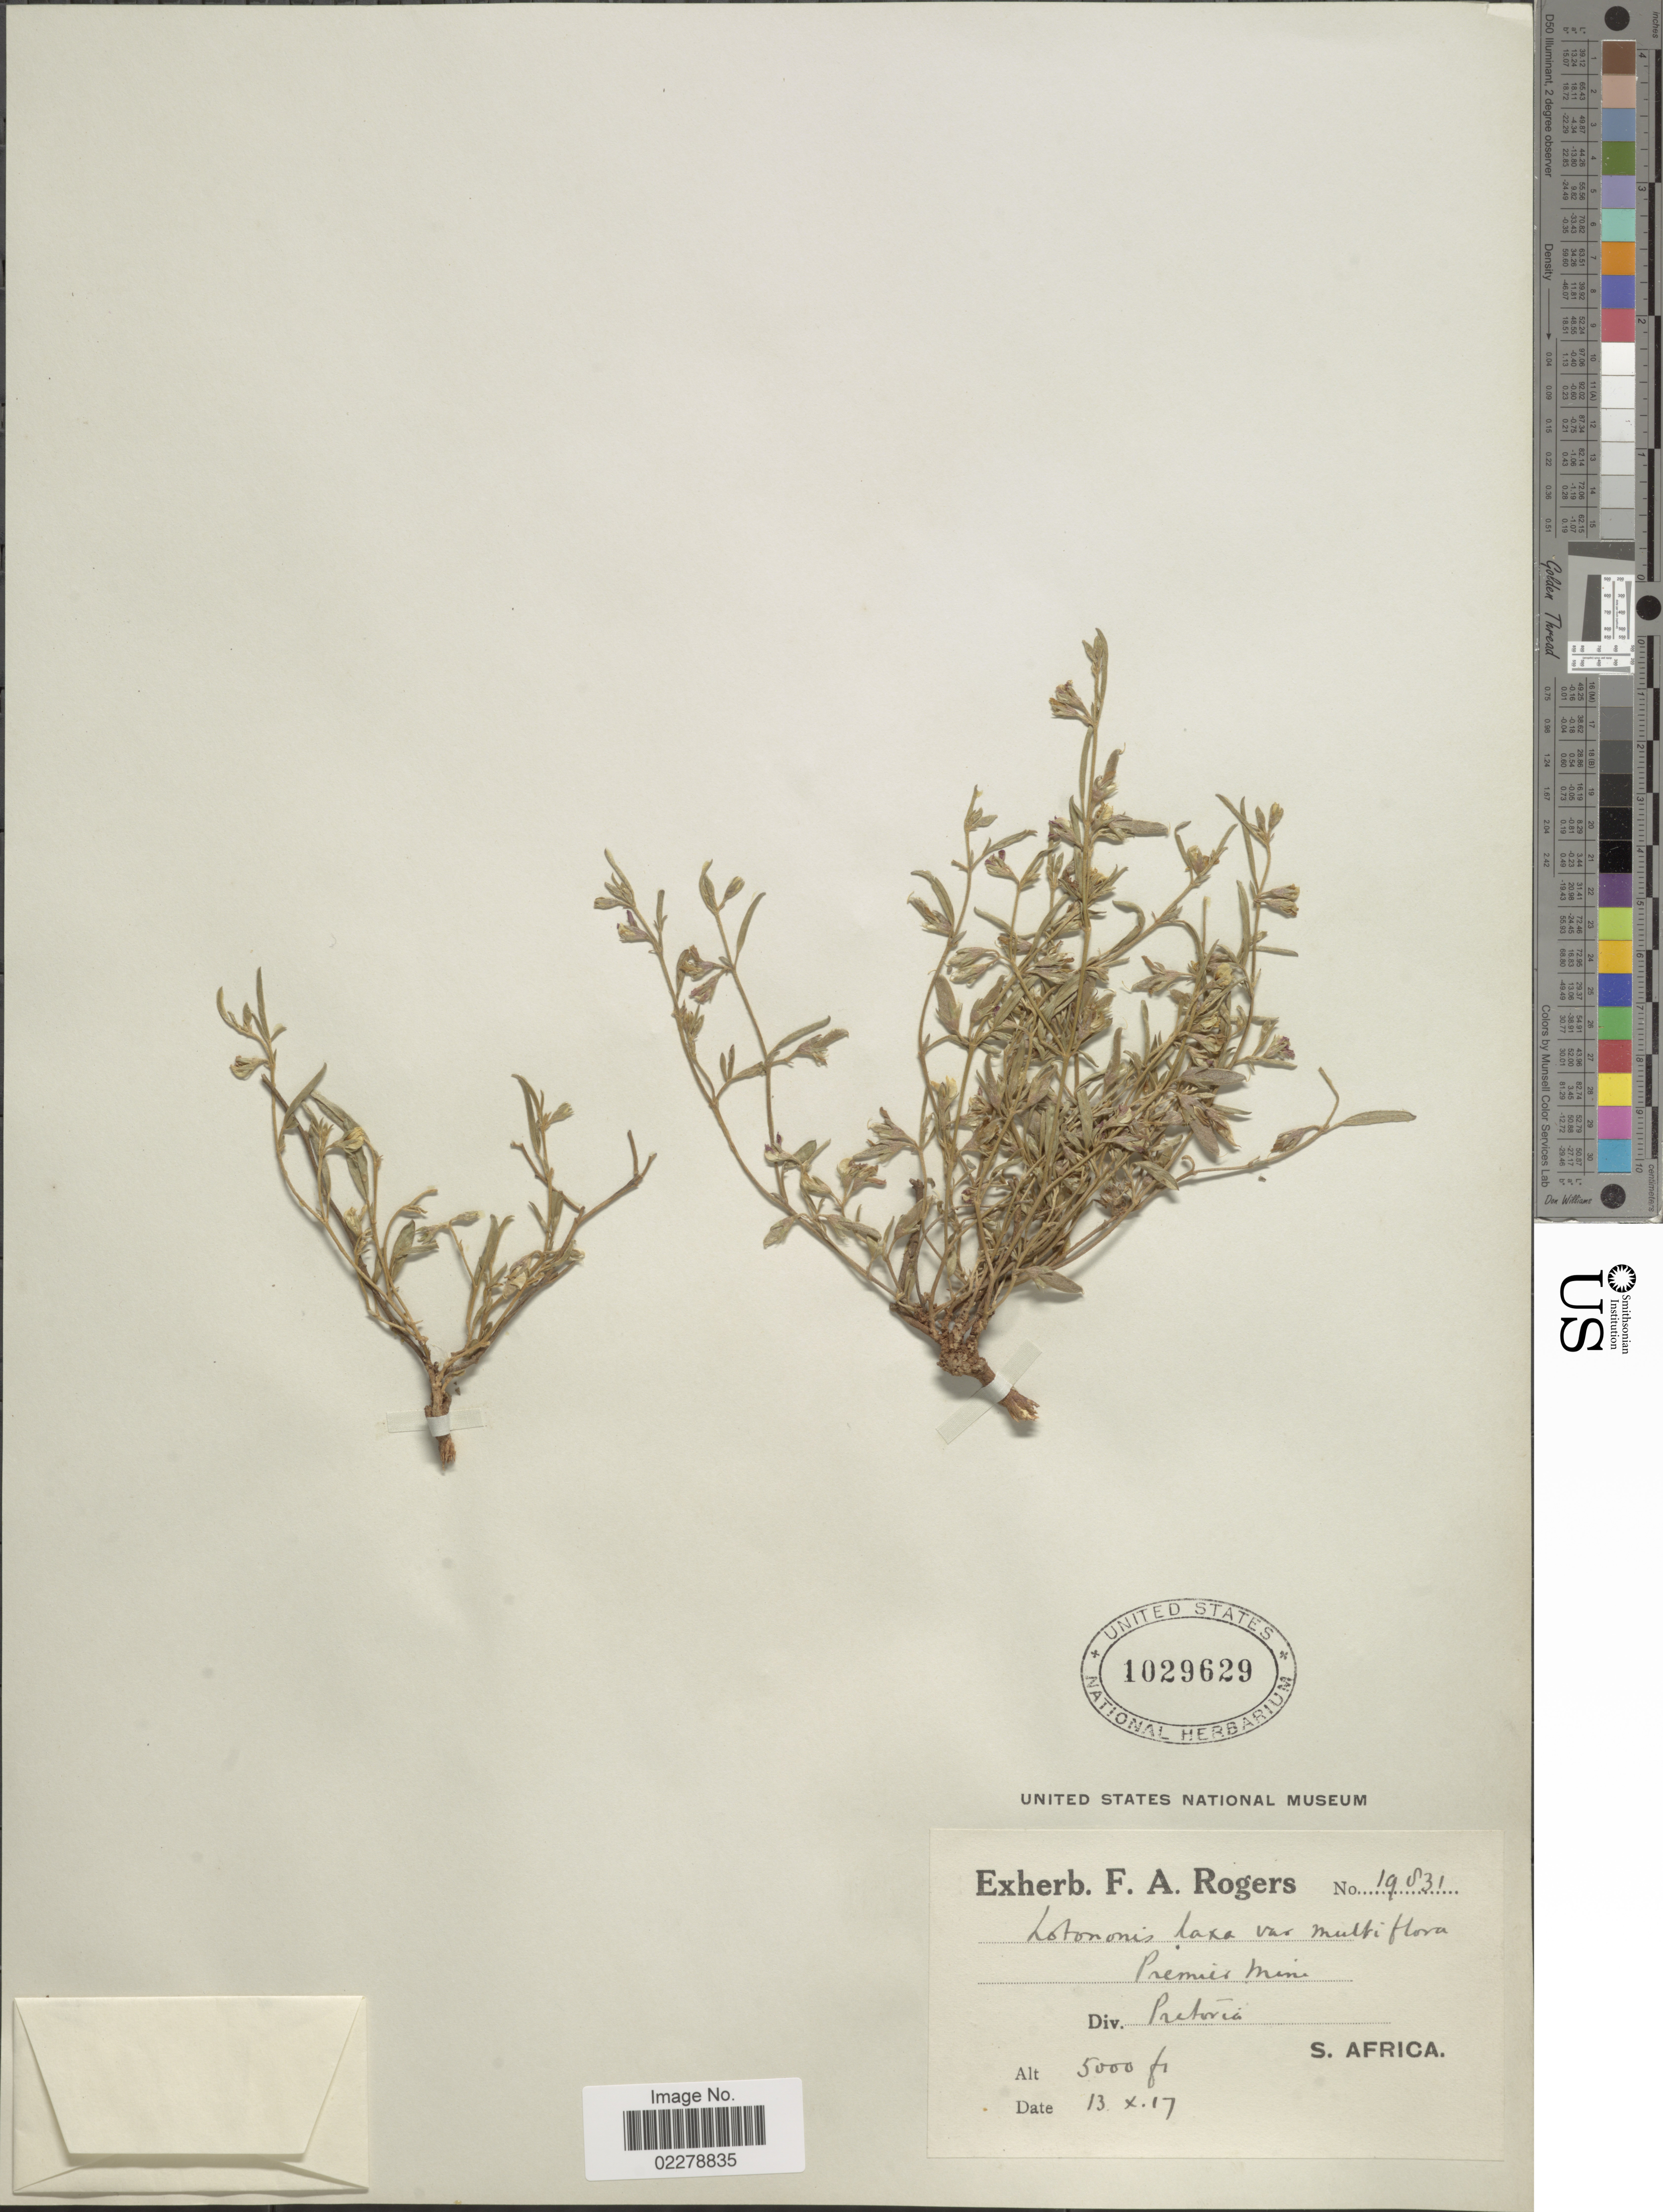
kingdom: Plantae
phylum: Tracheophyta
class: Magnoliopsida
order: Fabales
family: Fabaceae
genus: Lotononis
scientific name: Lotononis laxa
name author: Eckl. & Zeyh.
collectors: ex herb. F. A. Rogers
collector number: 19831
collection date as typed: Transcribed d/m/y: 13/10/17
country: South Africa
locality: Div. Pretoria. S. Africa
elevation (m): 1524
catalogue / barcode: US 1029629